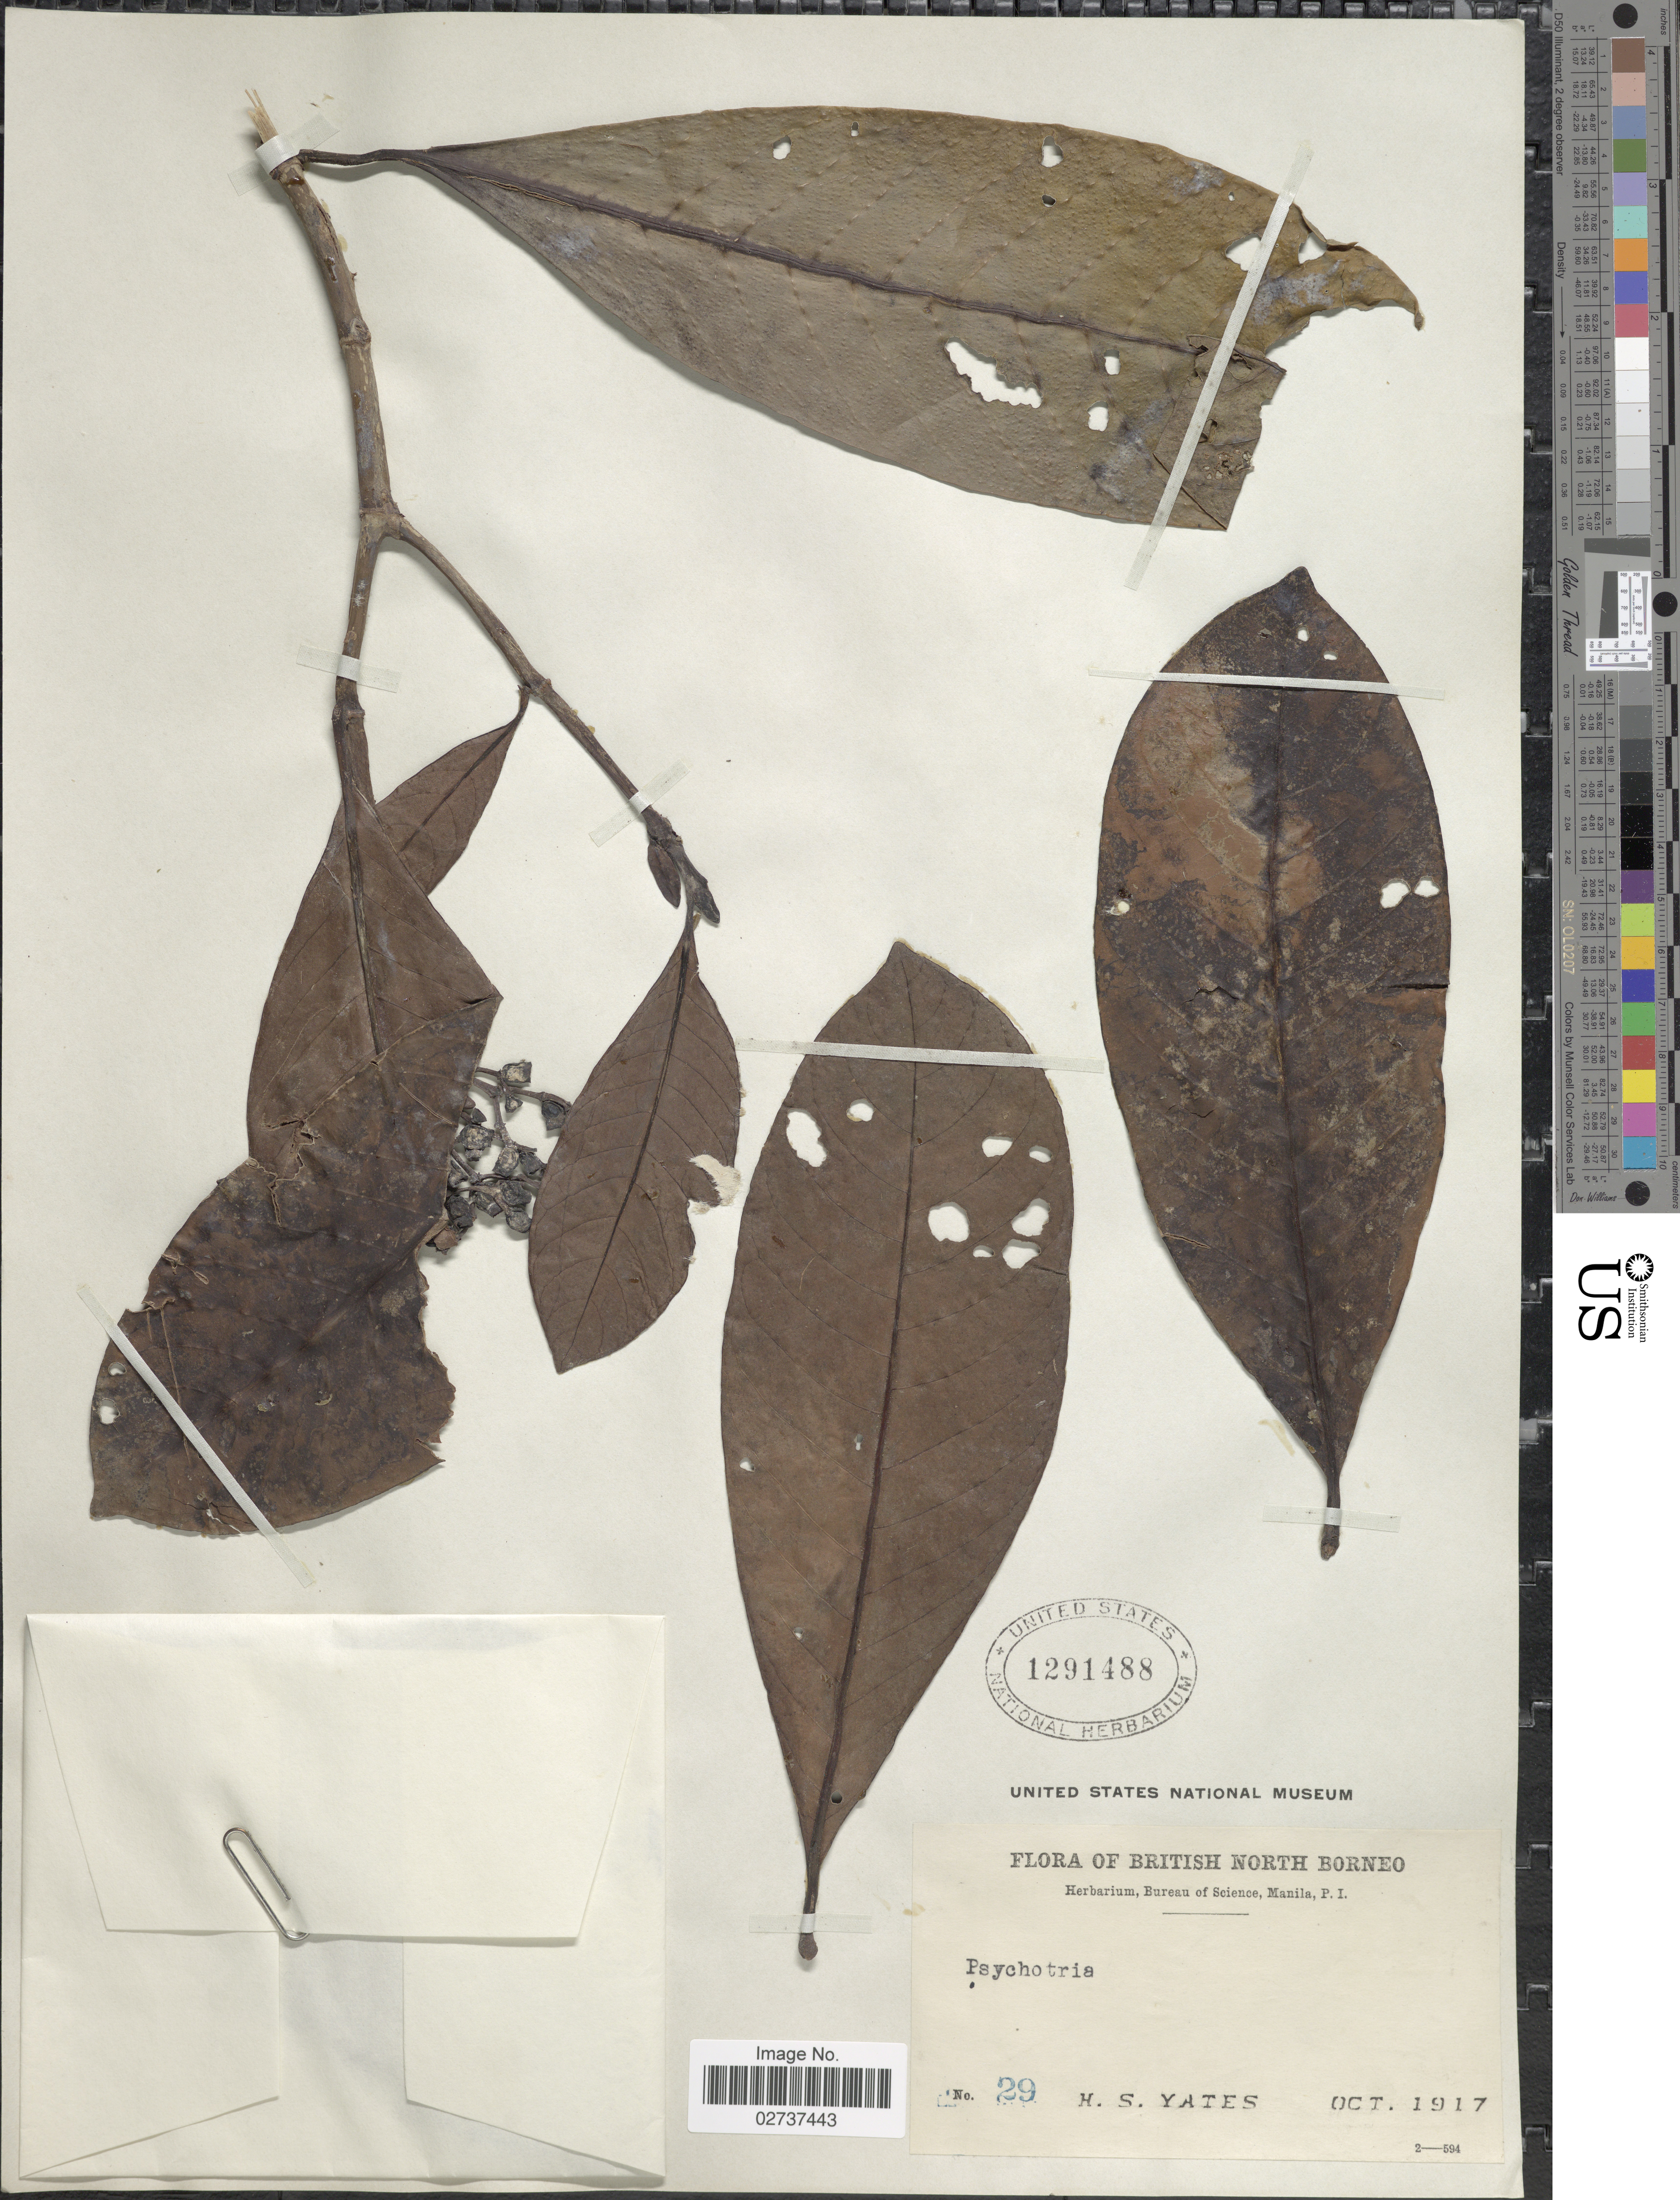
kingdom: Plantae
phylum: Tracheophyta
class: Magnoliopsida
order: Gentianales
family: Rubiaceae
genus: Psychotria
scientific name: Psychotria sp.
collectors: H. S. Yates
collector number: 29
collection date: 1917-10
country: Malaysia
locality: British North Borneo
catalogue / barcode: US 1291488